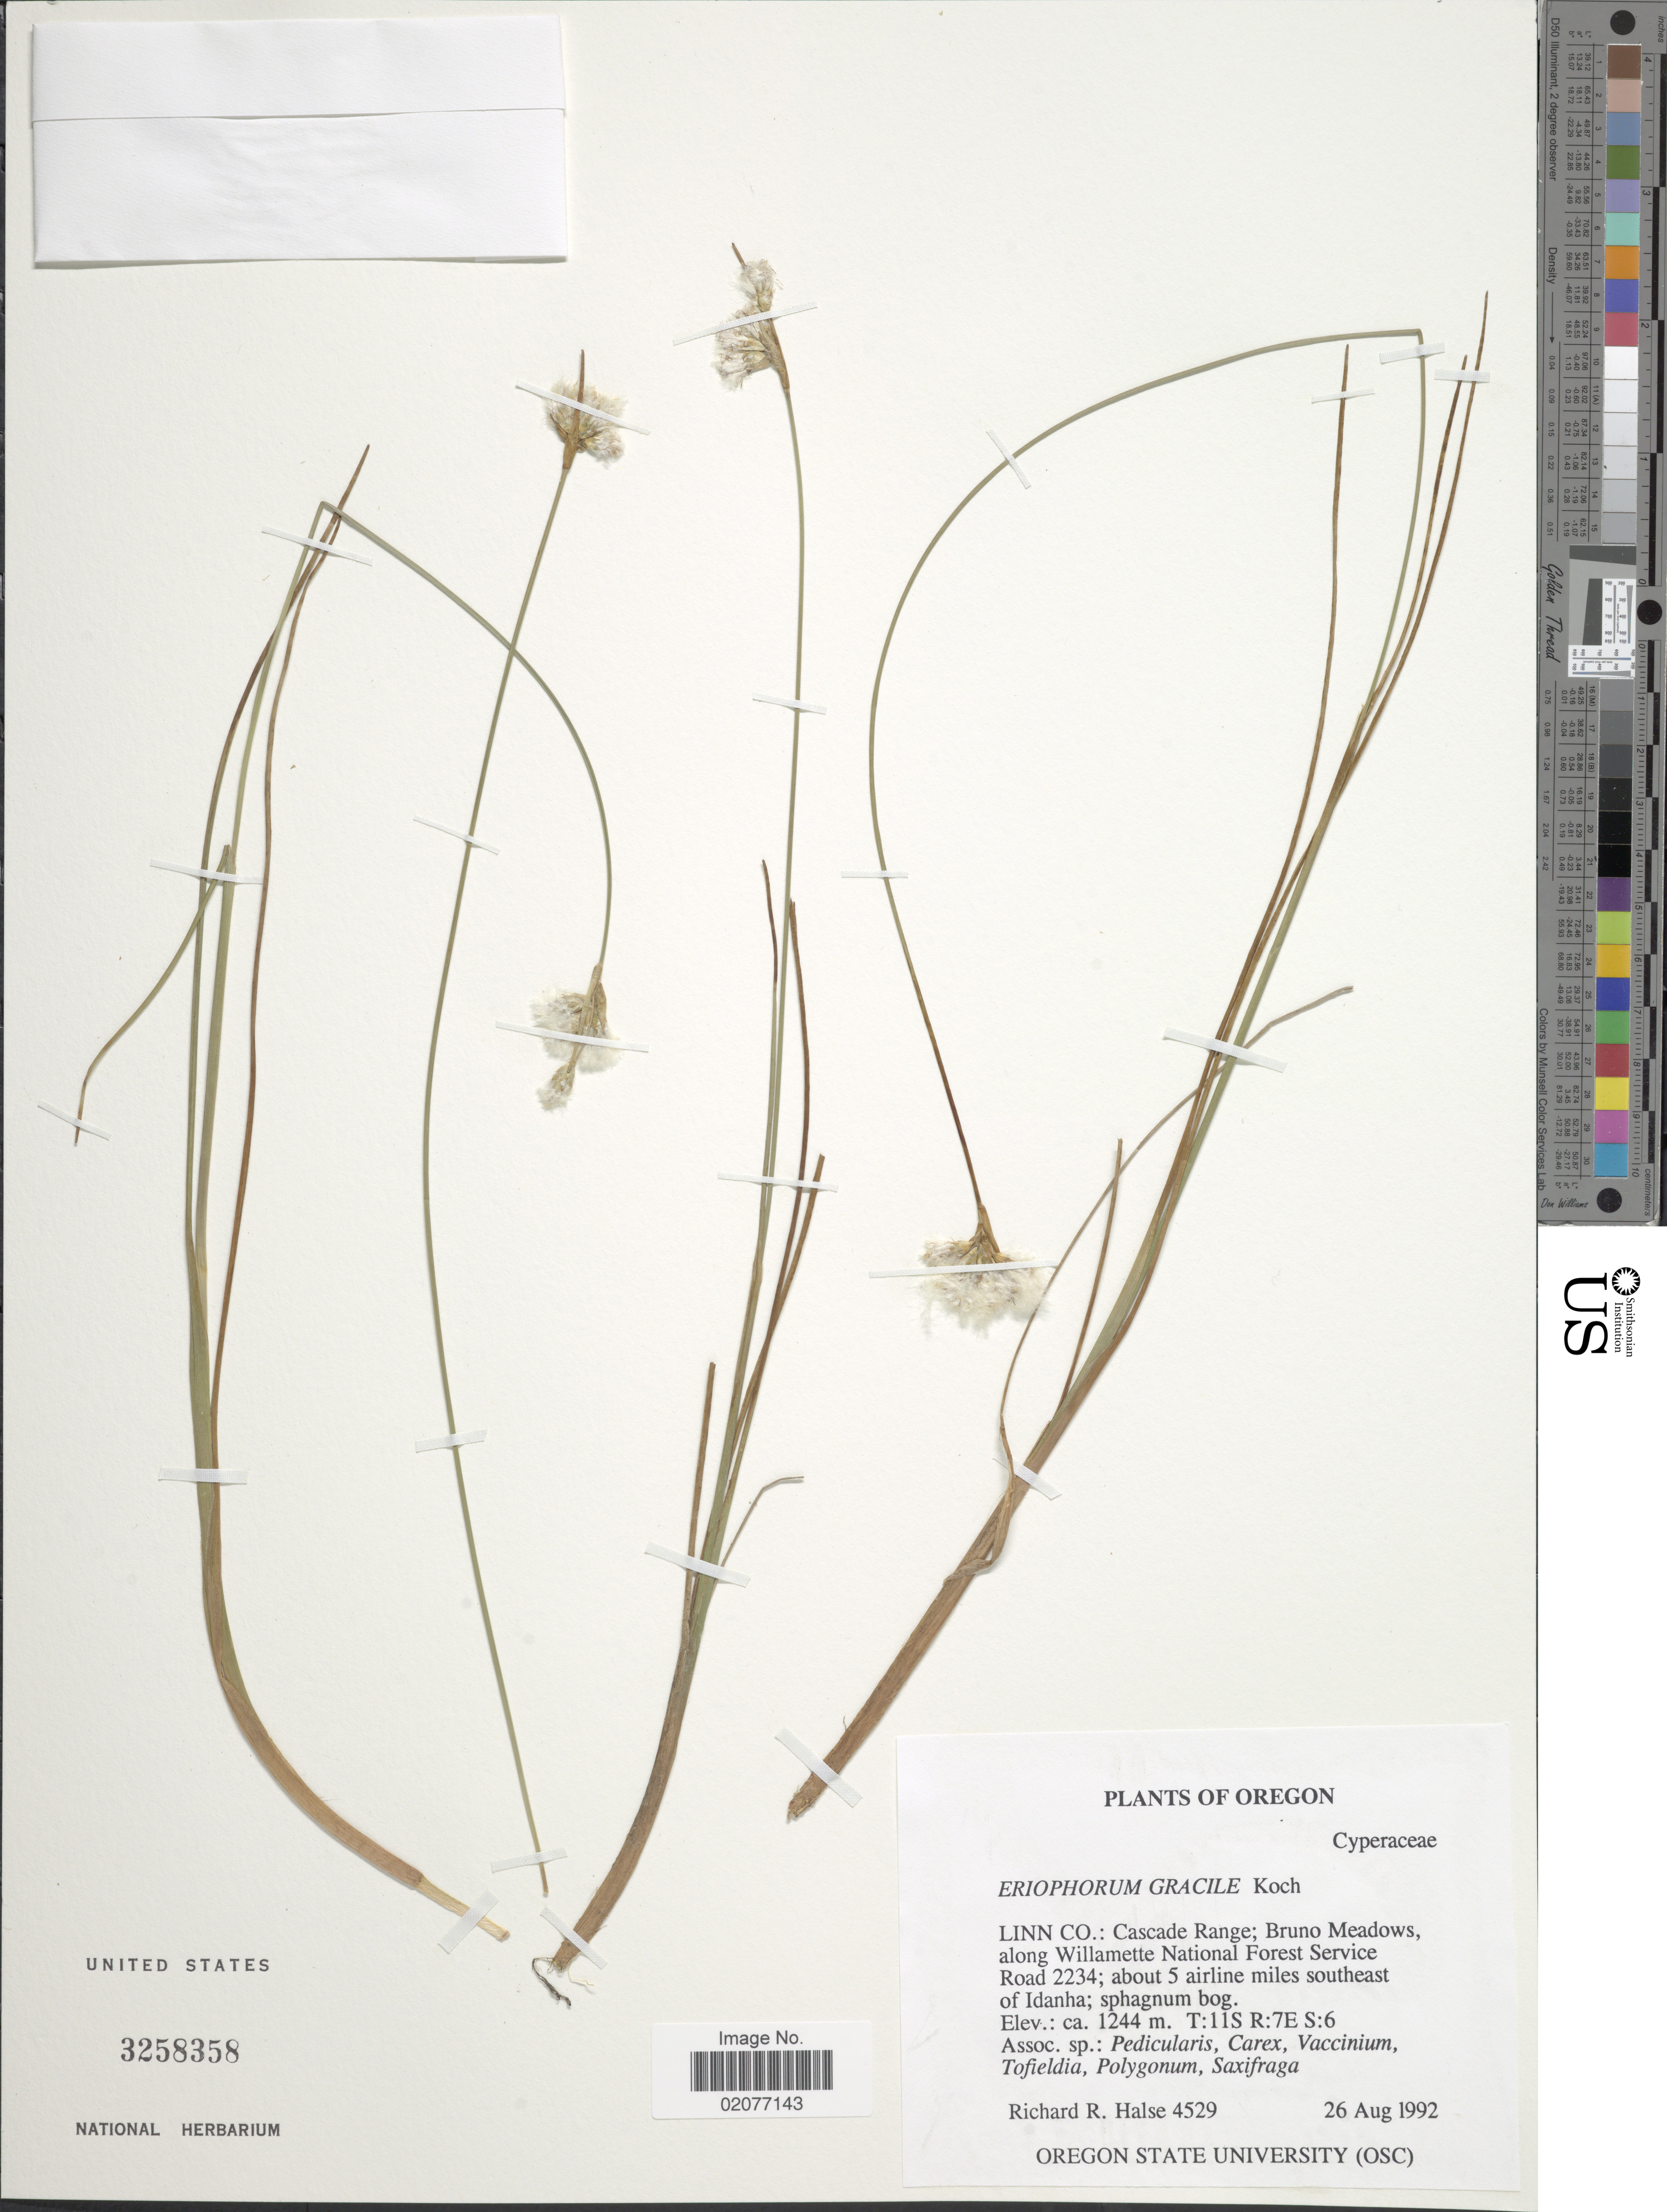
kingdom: Plantae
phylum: Tracheophyta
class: Liliopsida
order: Poales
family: Cyperaceae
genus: Eriophorum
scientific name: Eriophorum gracile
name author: W.D.J. Koch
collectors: R. Halse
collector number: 4529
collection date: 1992-08-26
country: United States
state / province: Oregon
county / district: Linn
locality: Linn Co.: Cascade Range, Bruno Meadows along Willamette National Forest Service Road 2234; about 5 airline miles southeast of Idanha. T:11 S R: 7E S:6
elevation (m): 1244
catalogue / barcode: US 3258358